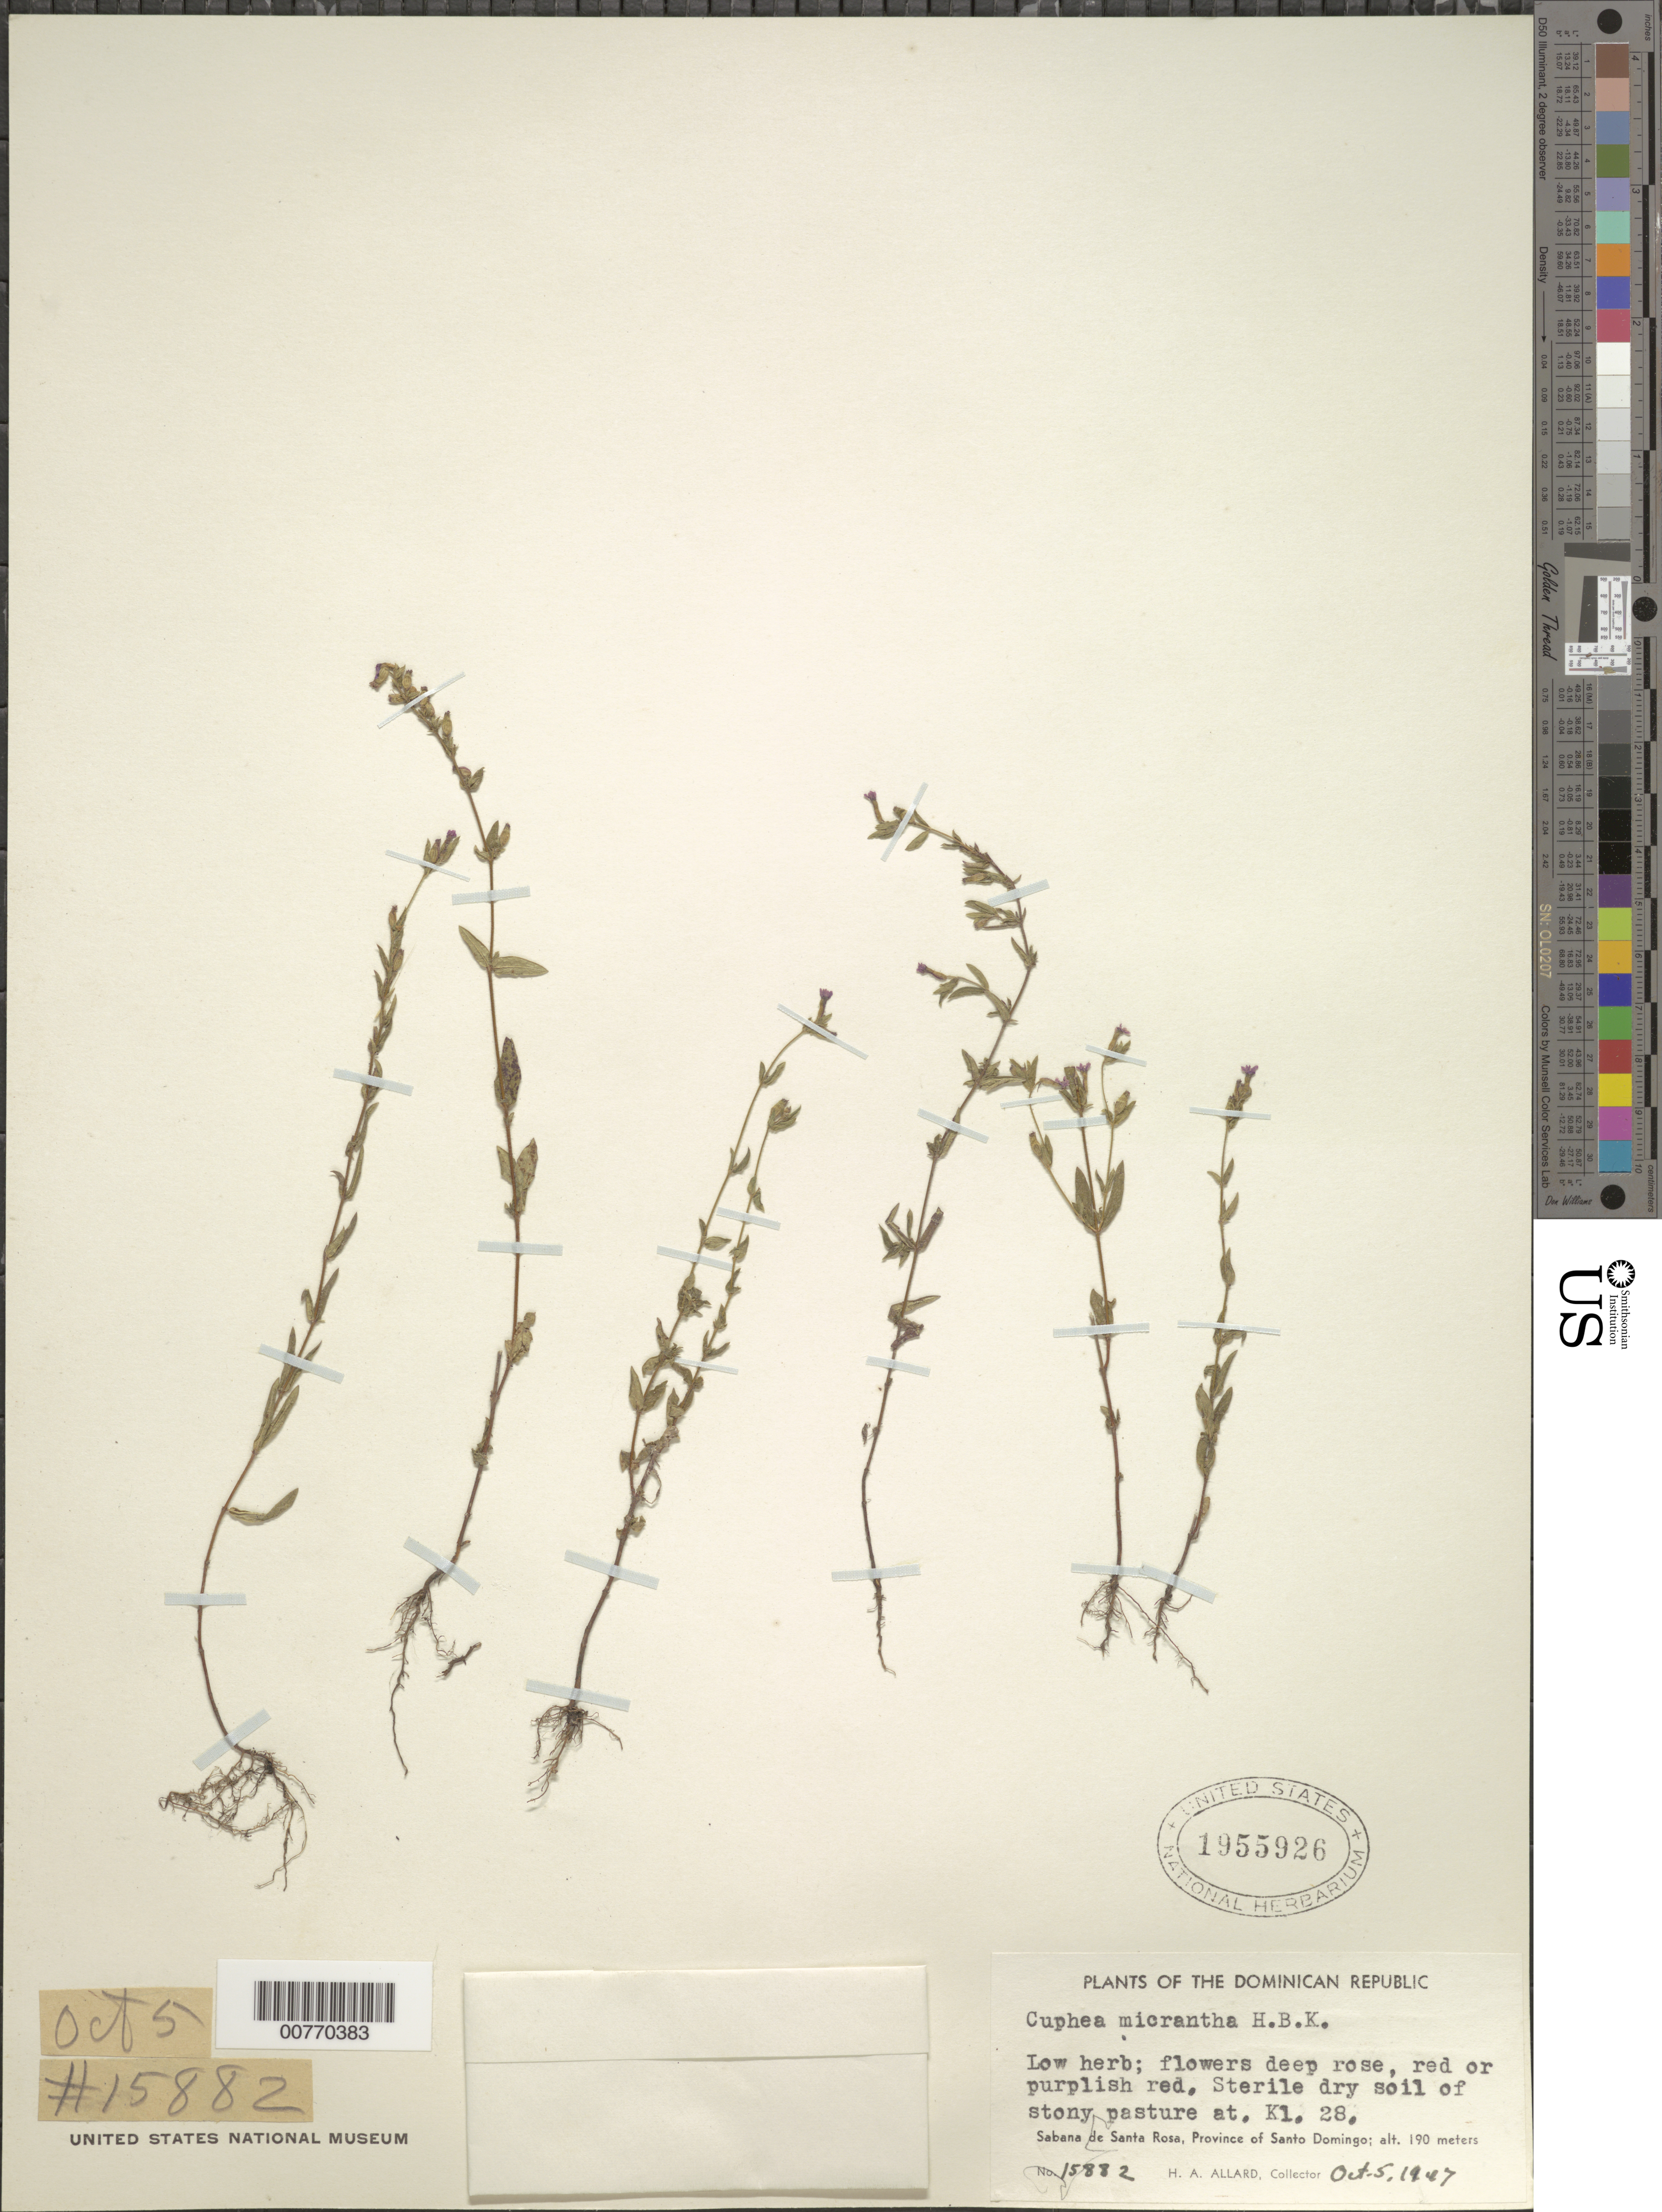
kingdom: Plantae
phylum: Tracheophyta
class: Magnoliopsida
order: Myrtales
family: Lythraceae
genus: Cuphea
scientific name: Cuphea micrantha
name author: Kunth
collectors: H. A. Allard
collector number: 15882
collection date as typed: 05 Oct 1947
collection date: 1947-10-05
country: Dominican Republic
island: Hispaniola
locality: Province of Santo Domingo, Sabana de Santa Rosa, Km 28.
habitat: Sterile dry soil of stony pasture.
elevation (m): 190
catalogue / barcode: US 1955926